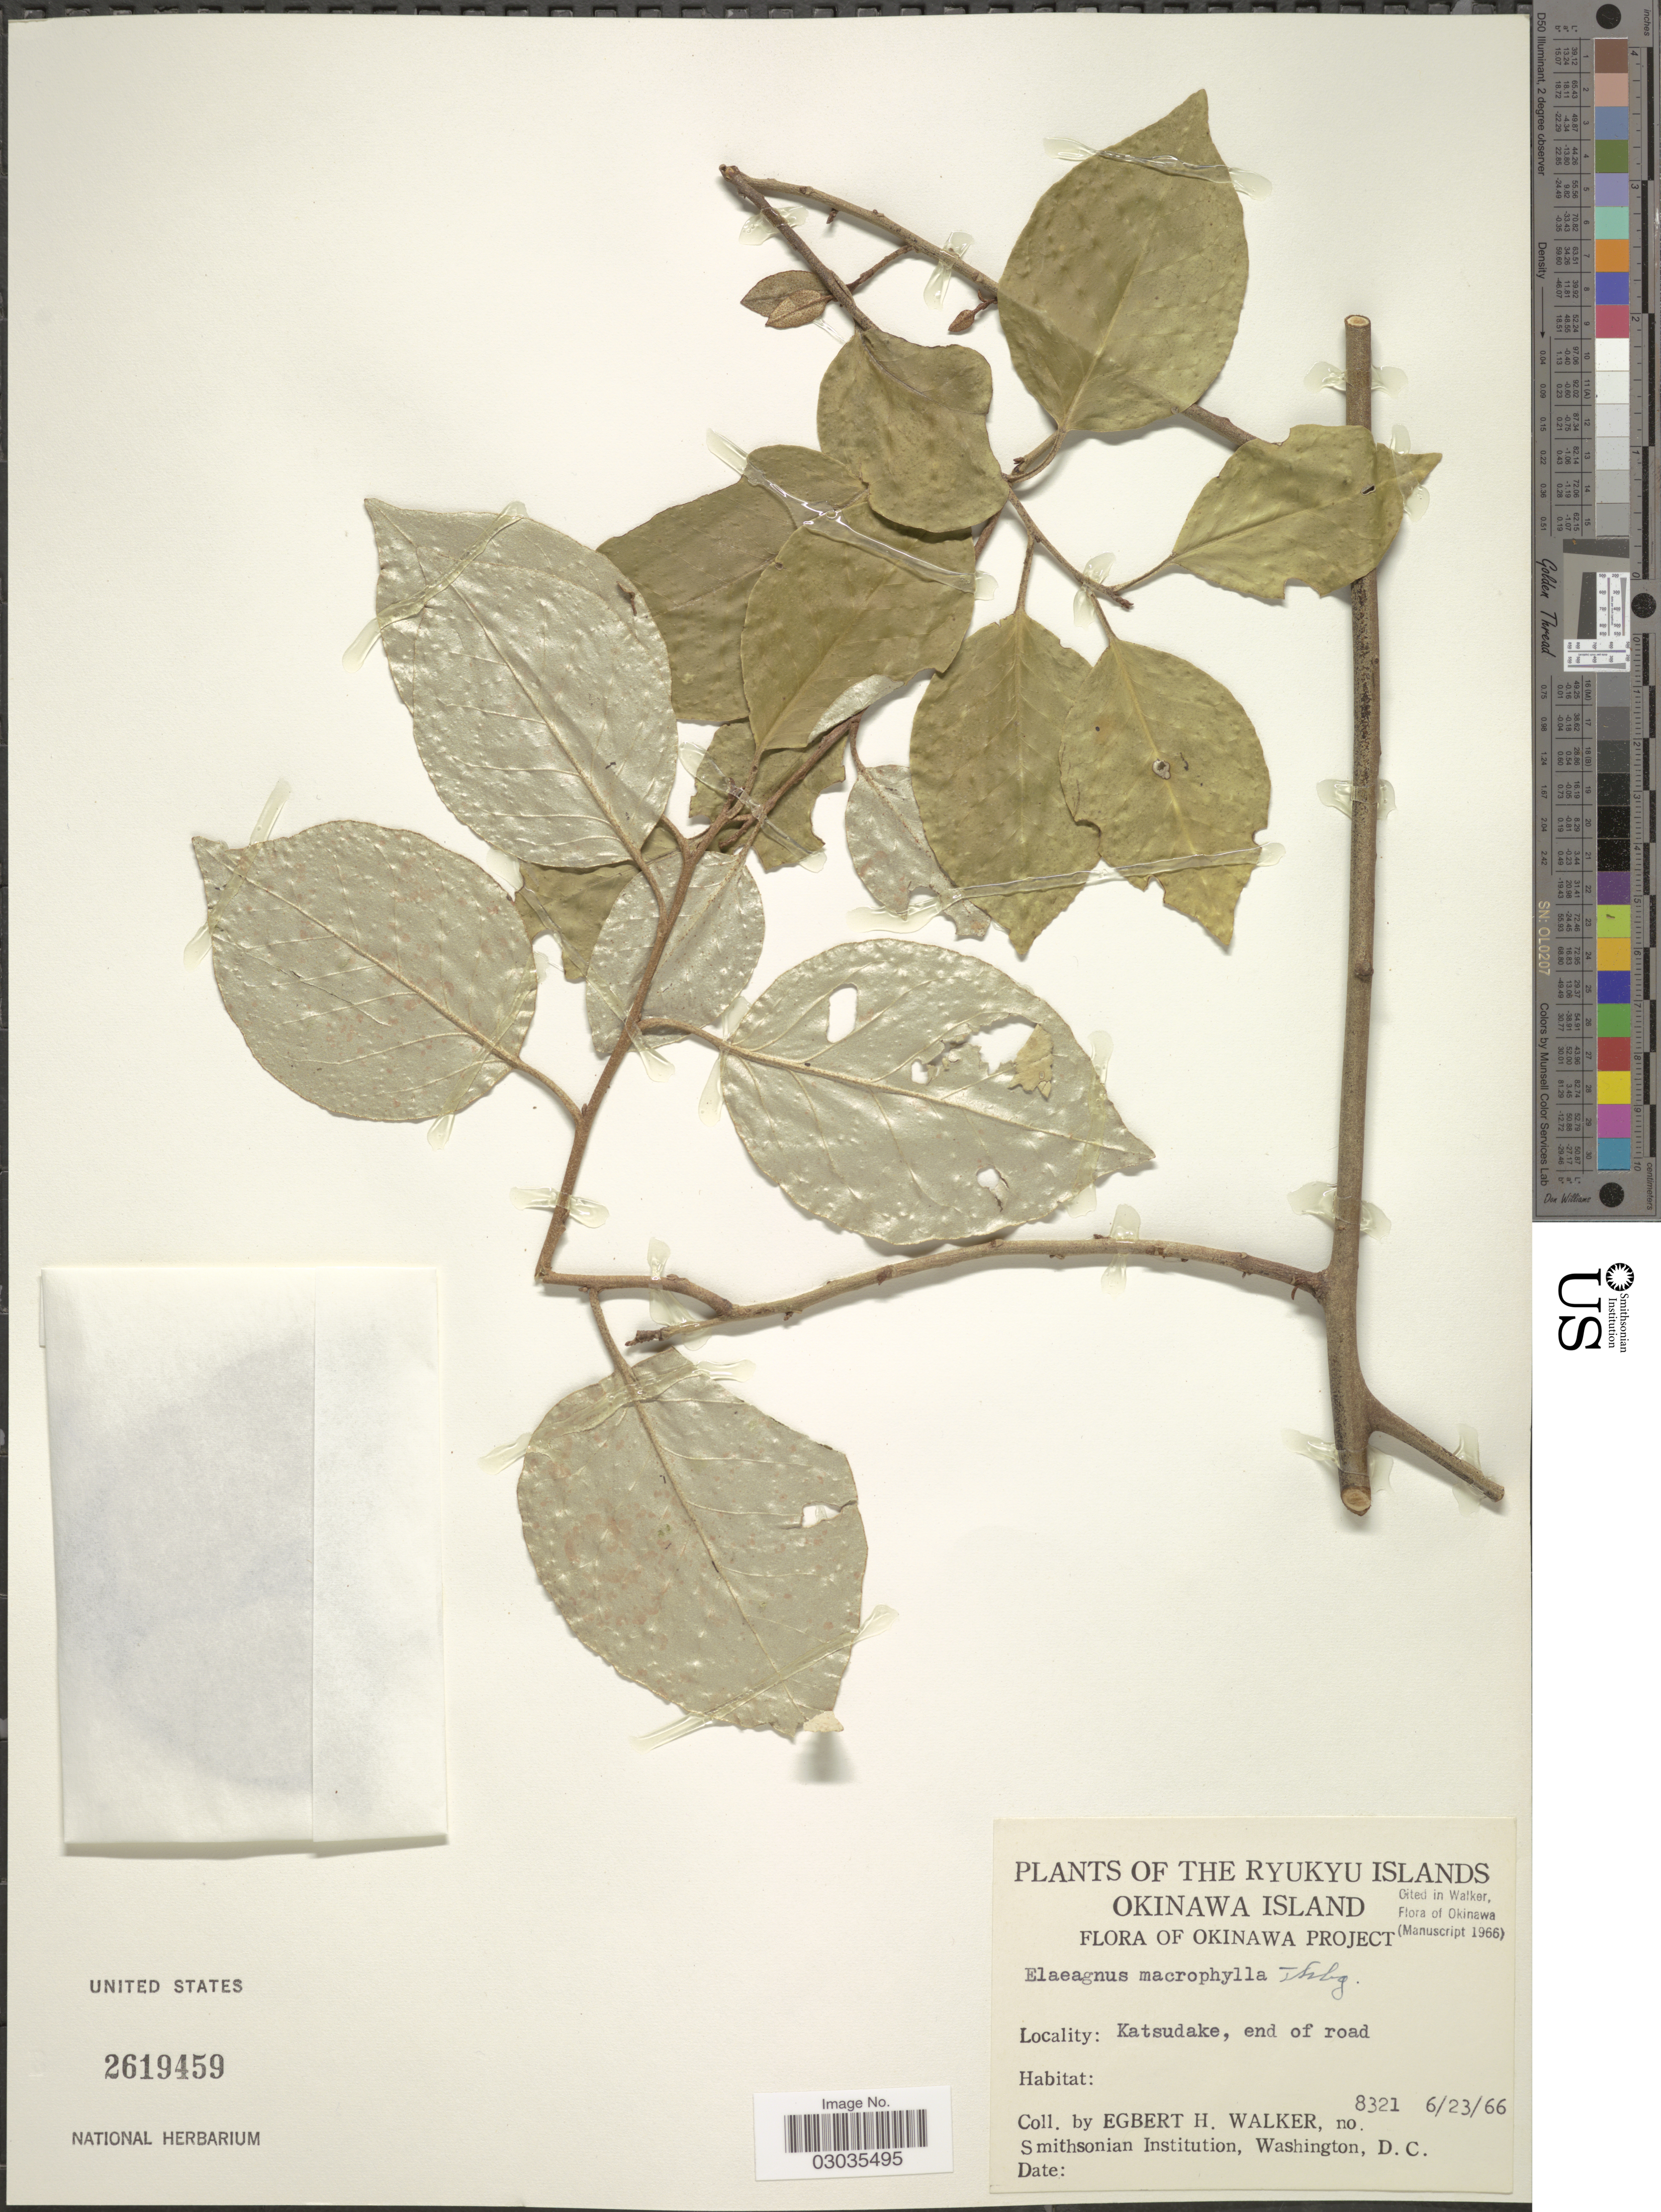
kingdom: Plantae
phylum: Tracheophyta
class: Magnoliopsida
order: Rosales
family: Elaeagnaceae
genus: Elaeagnus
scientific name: Elaeagnus macrophylla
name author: Thunb.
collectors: E. H. Walker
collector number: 8321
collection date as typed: Transcribed d/m/y: 23/6/66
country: Japan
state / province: Okinawa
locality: The Ryukyu Islands, Okinawa Island. Okinawa Project. Katsudake, end of road.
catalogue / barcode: US 2619459